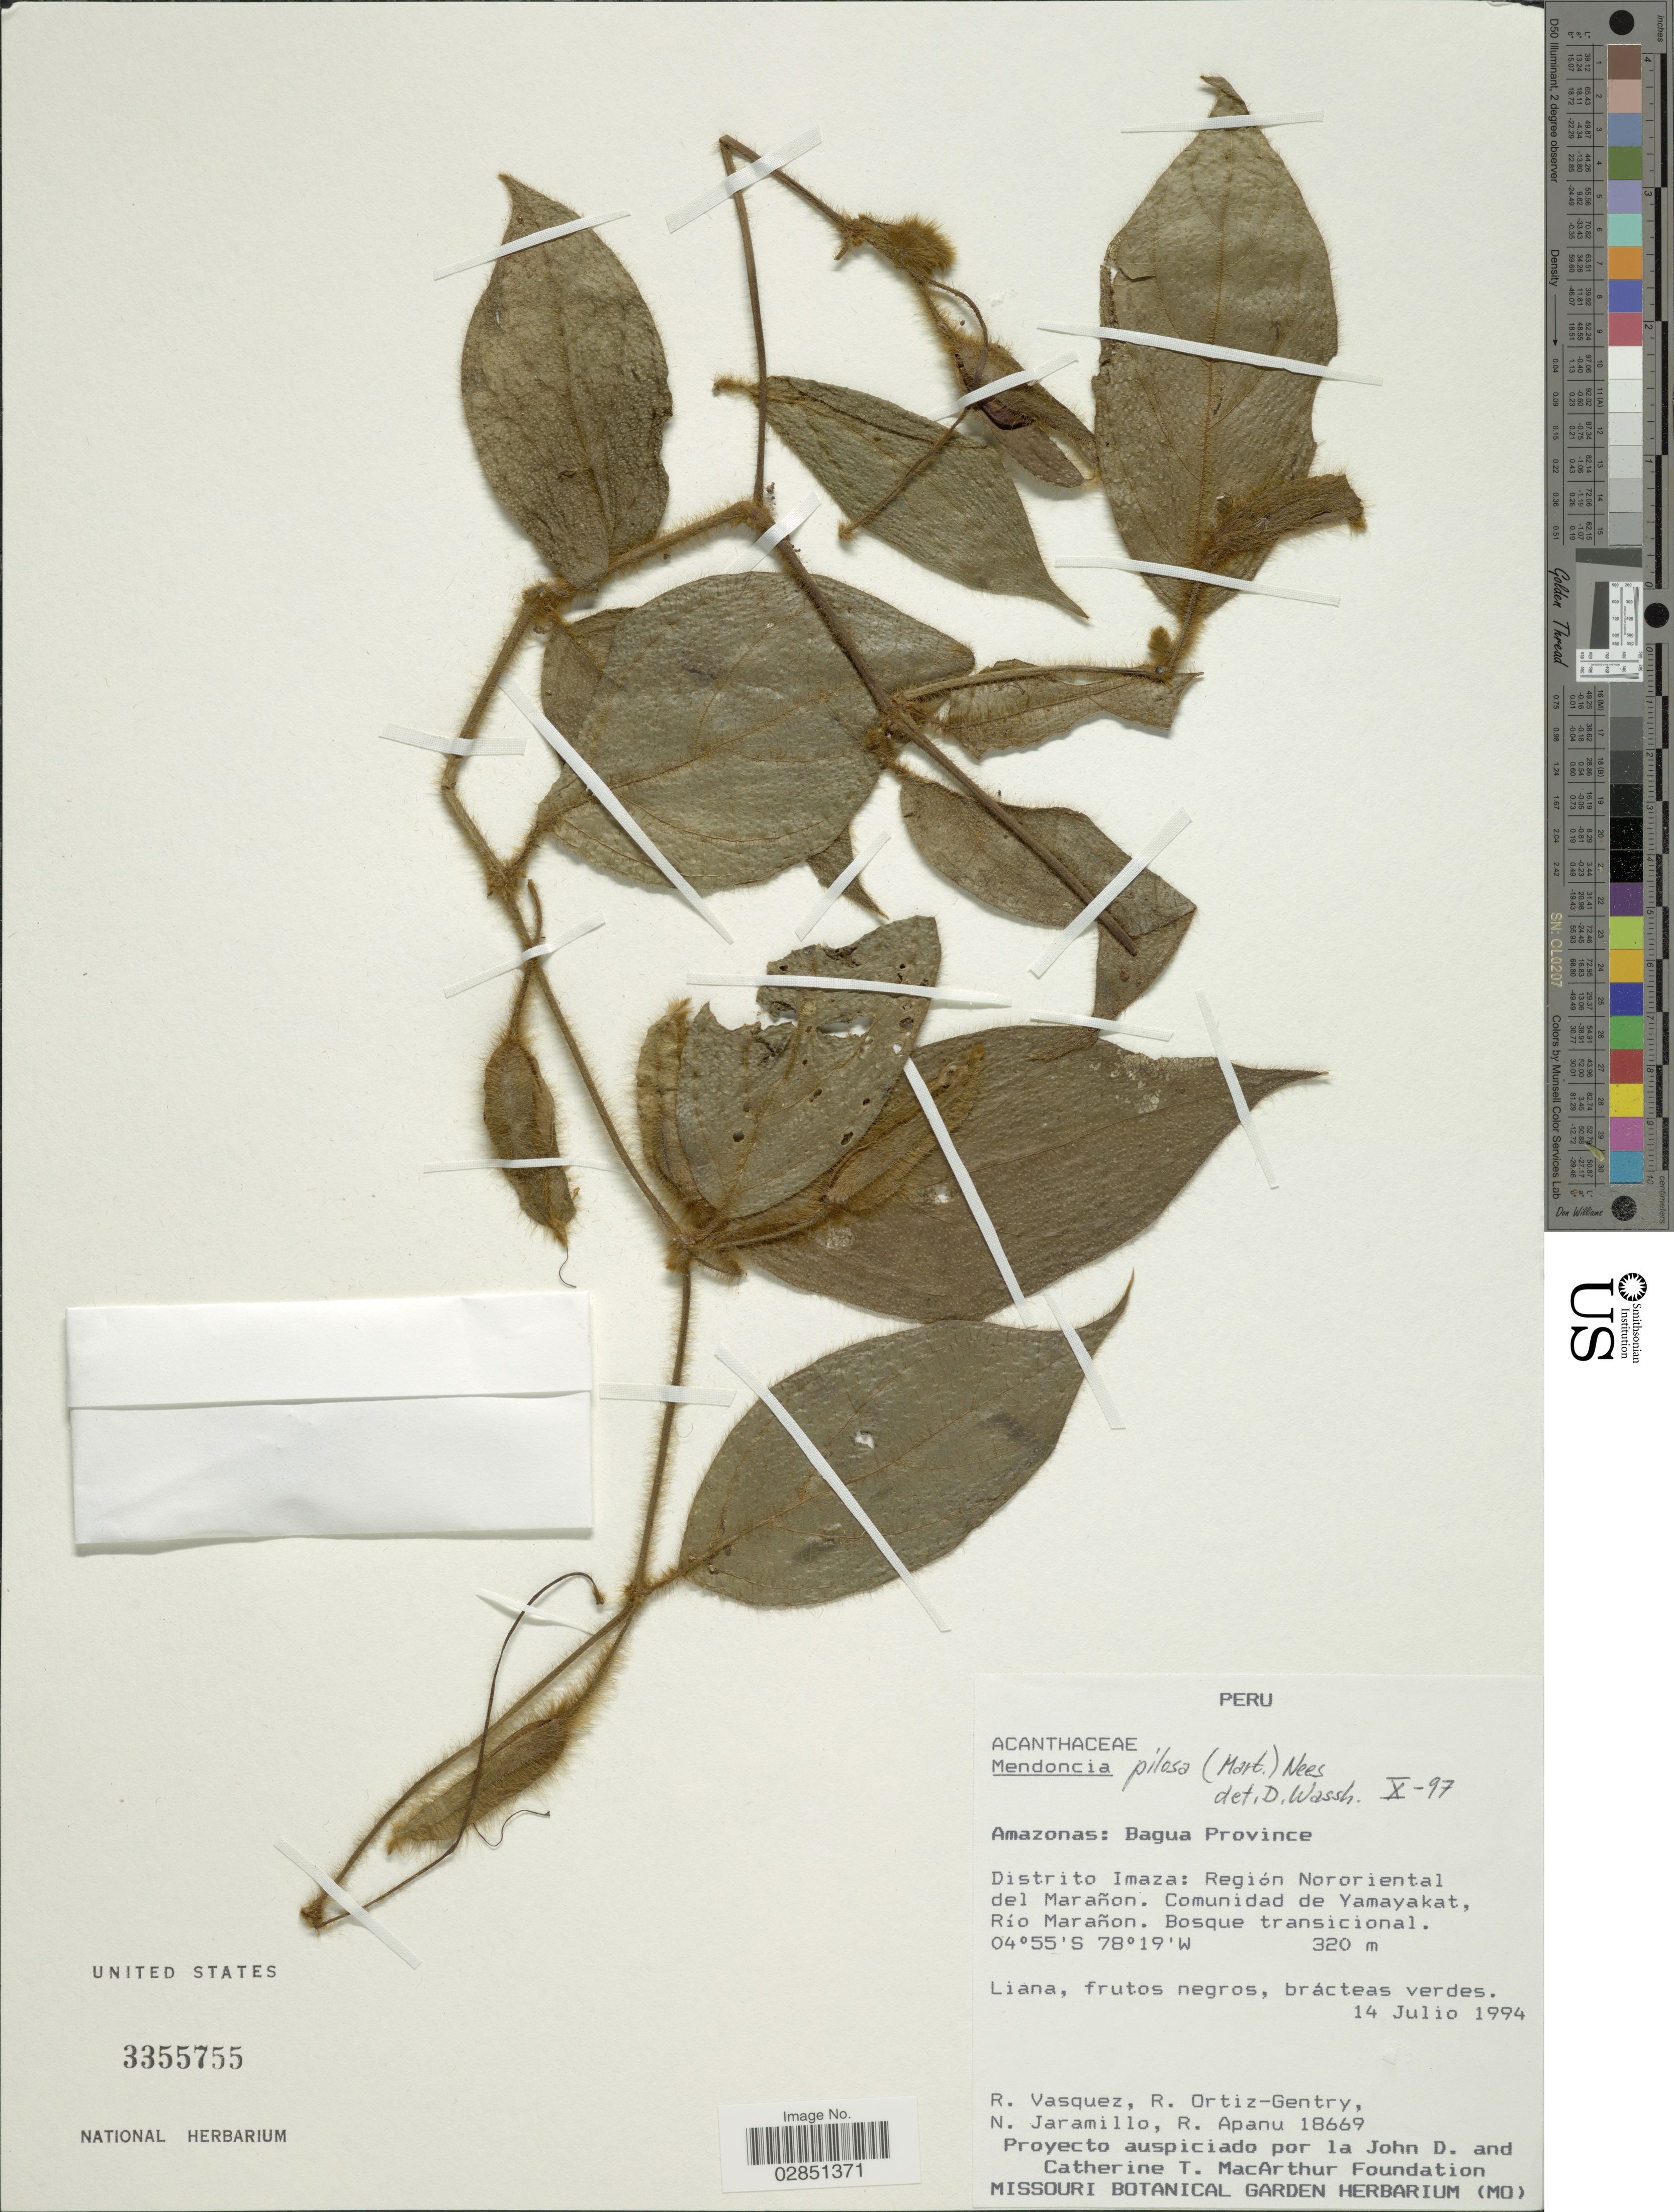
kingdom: Plantae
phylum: Tracheophyta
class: Magnoliopsida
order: Lamiales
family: Acanthaceae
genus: Mendoncia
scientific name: Mendoncia pilosa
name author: Mart.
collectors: R. Vasquez, R. Ortiz-Gentry, N. Jaramillo & R. Apanu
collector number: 18669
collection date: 1994-07-14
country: Peru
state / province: Amazonas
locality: Bagua Province. Distrito Imaza: Región Nororiental del Marañon. Comunidad de Yamayakat, Río Marañon.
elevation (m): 320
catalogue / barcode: US 3355755